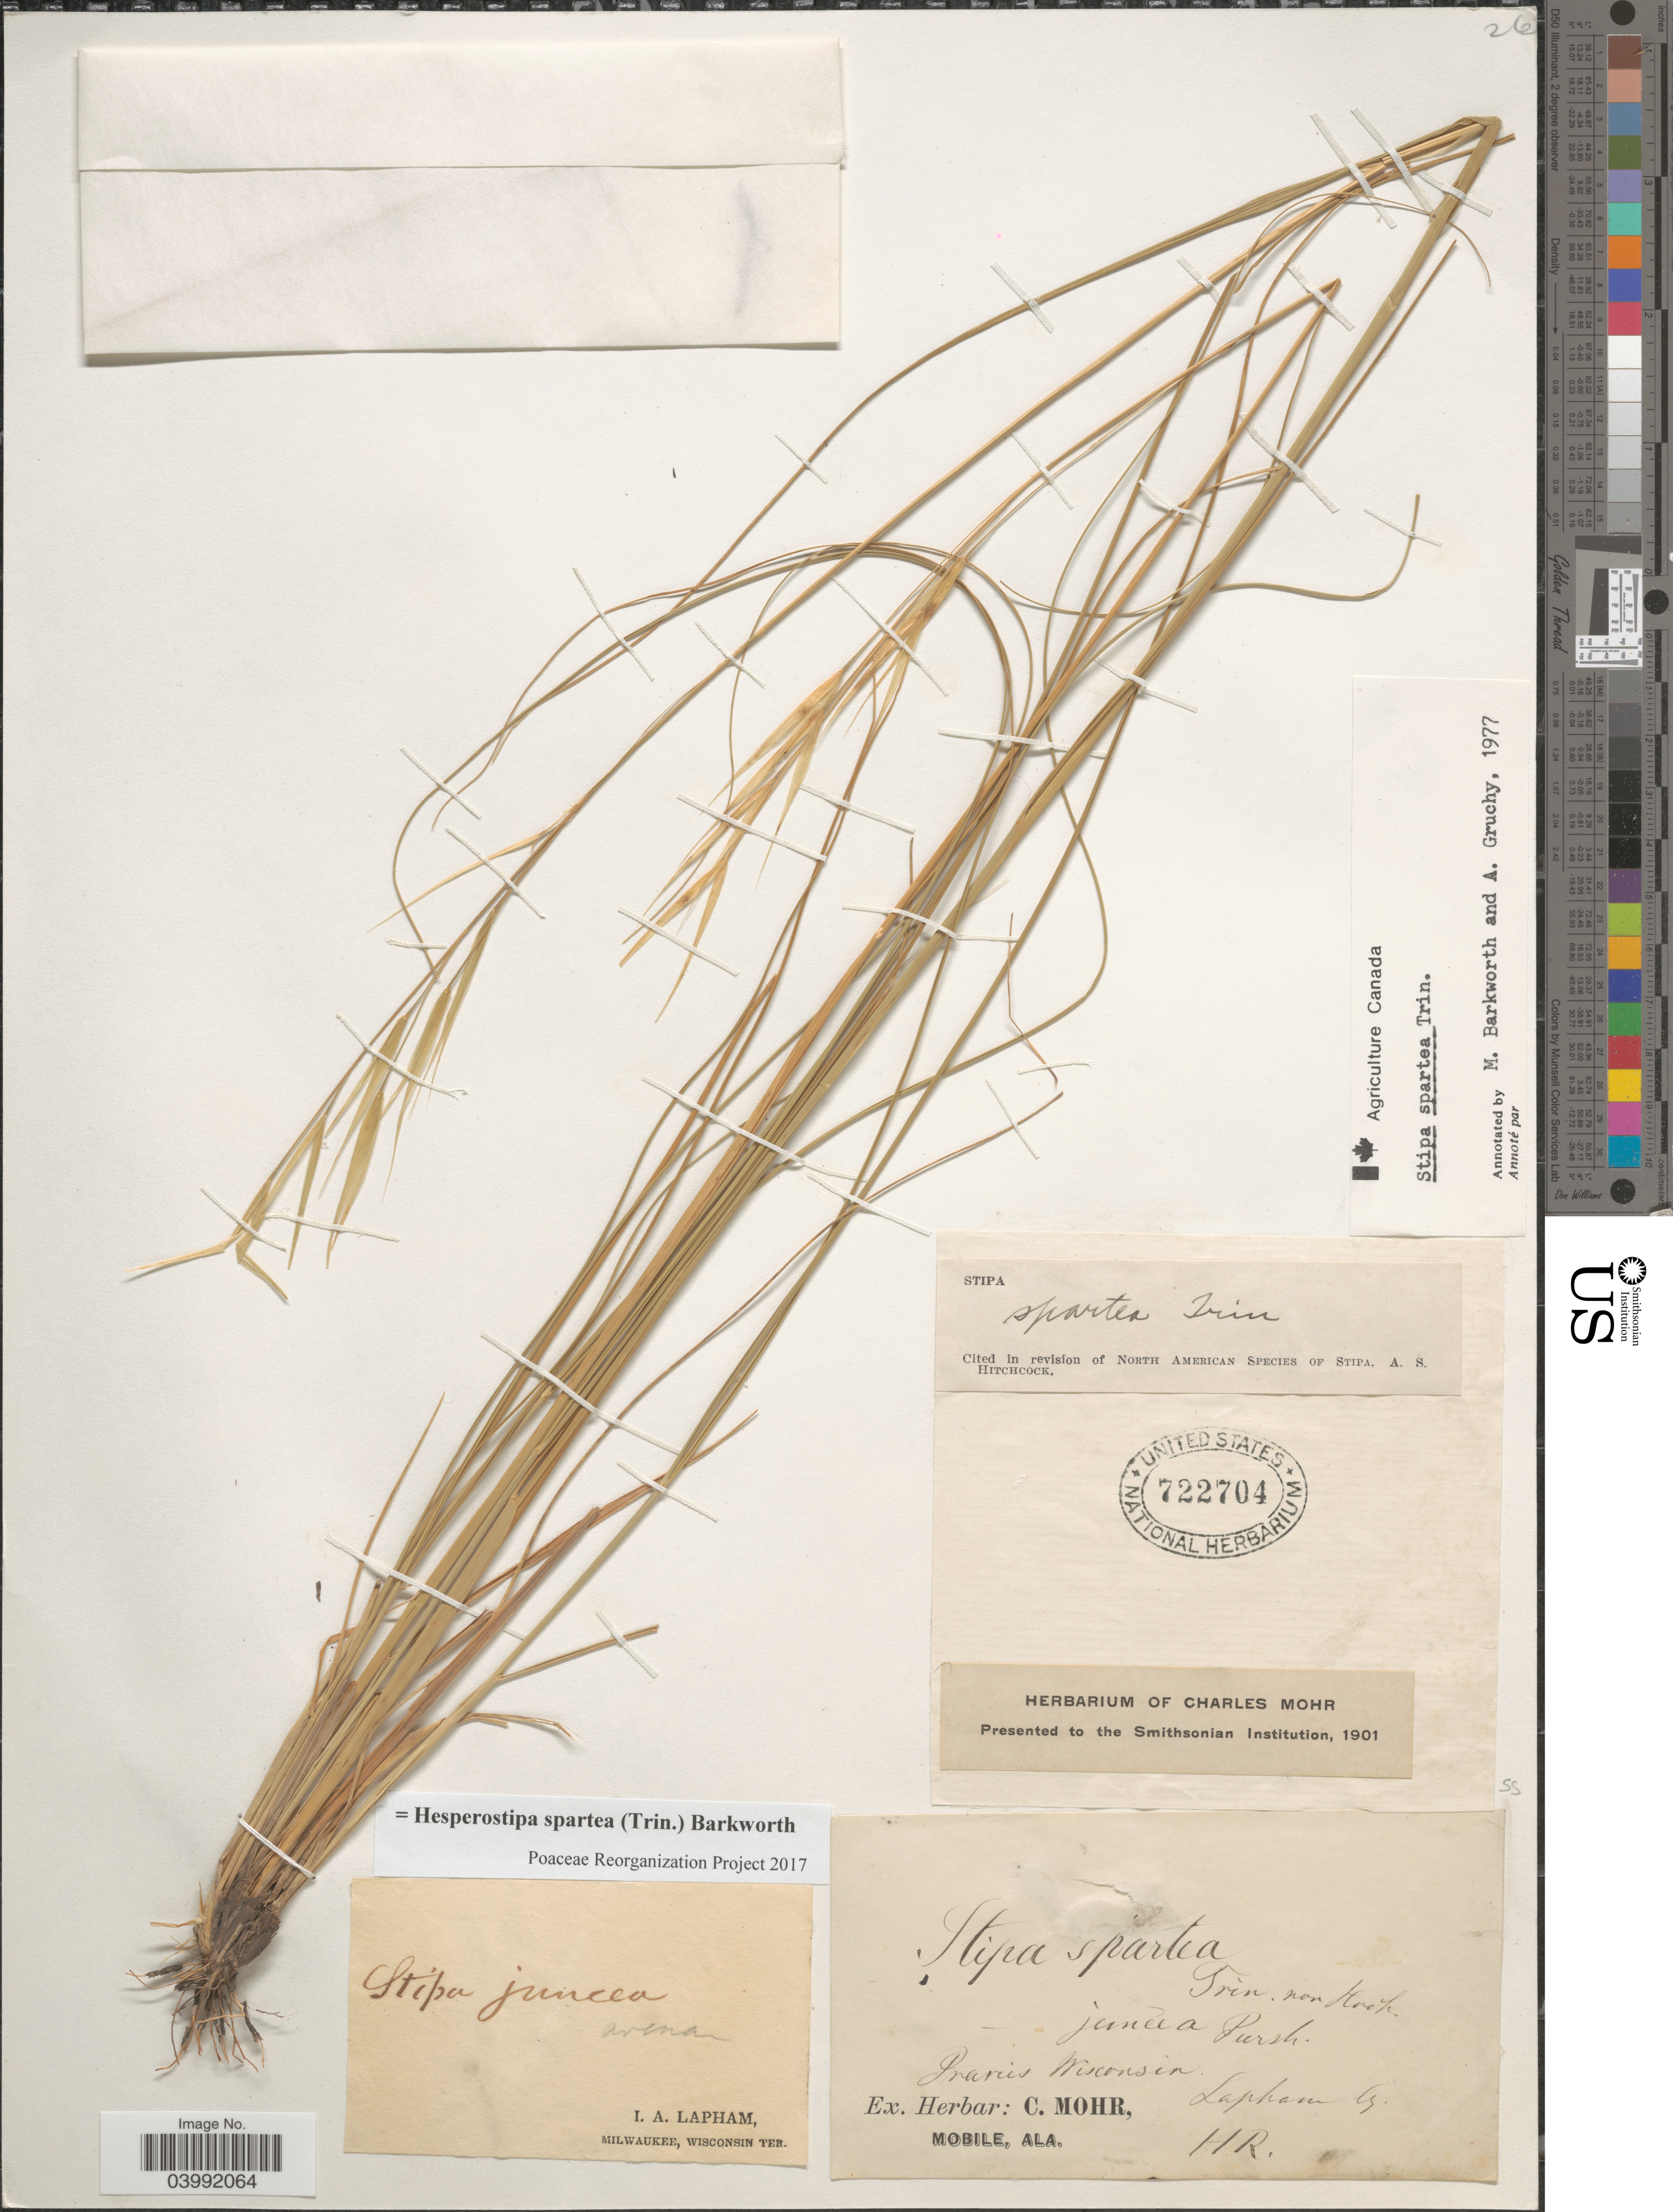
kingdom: Plantae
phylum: Tracheophyta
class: Liliopsida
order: Poales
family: Poaceae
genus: Hesperostipa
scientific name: Hesperostipa spartea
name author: (Trin.) Barkworth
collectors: I. Lapham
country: United States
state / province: Wisconsin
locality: Praries.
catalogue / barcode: US 722704